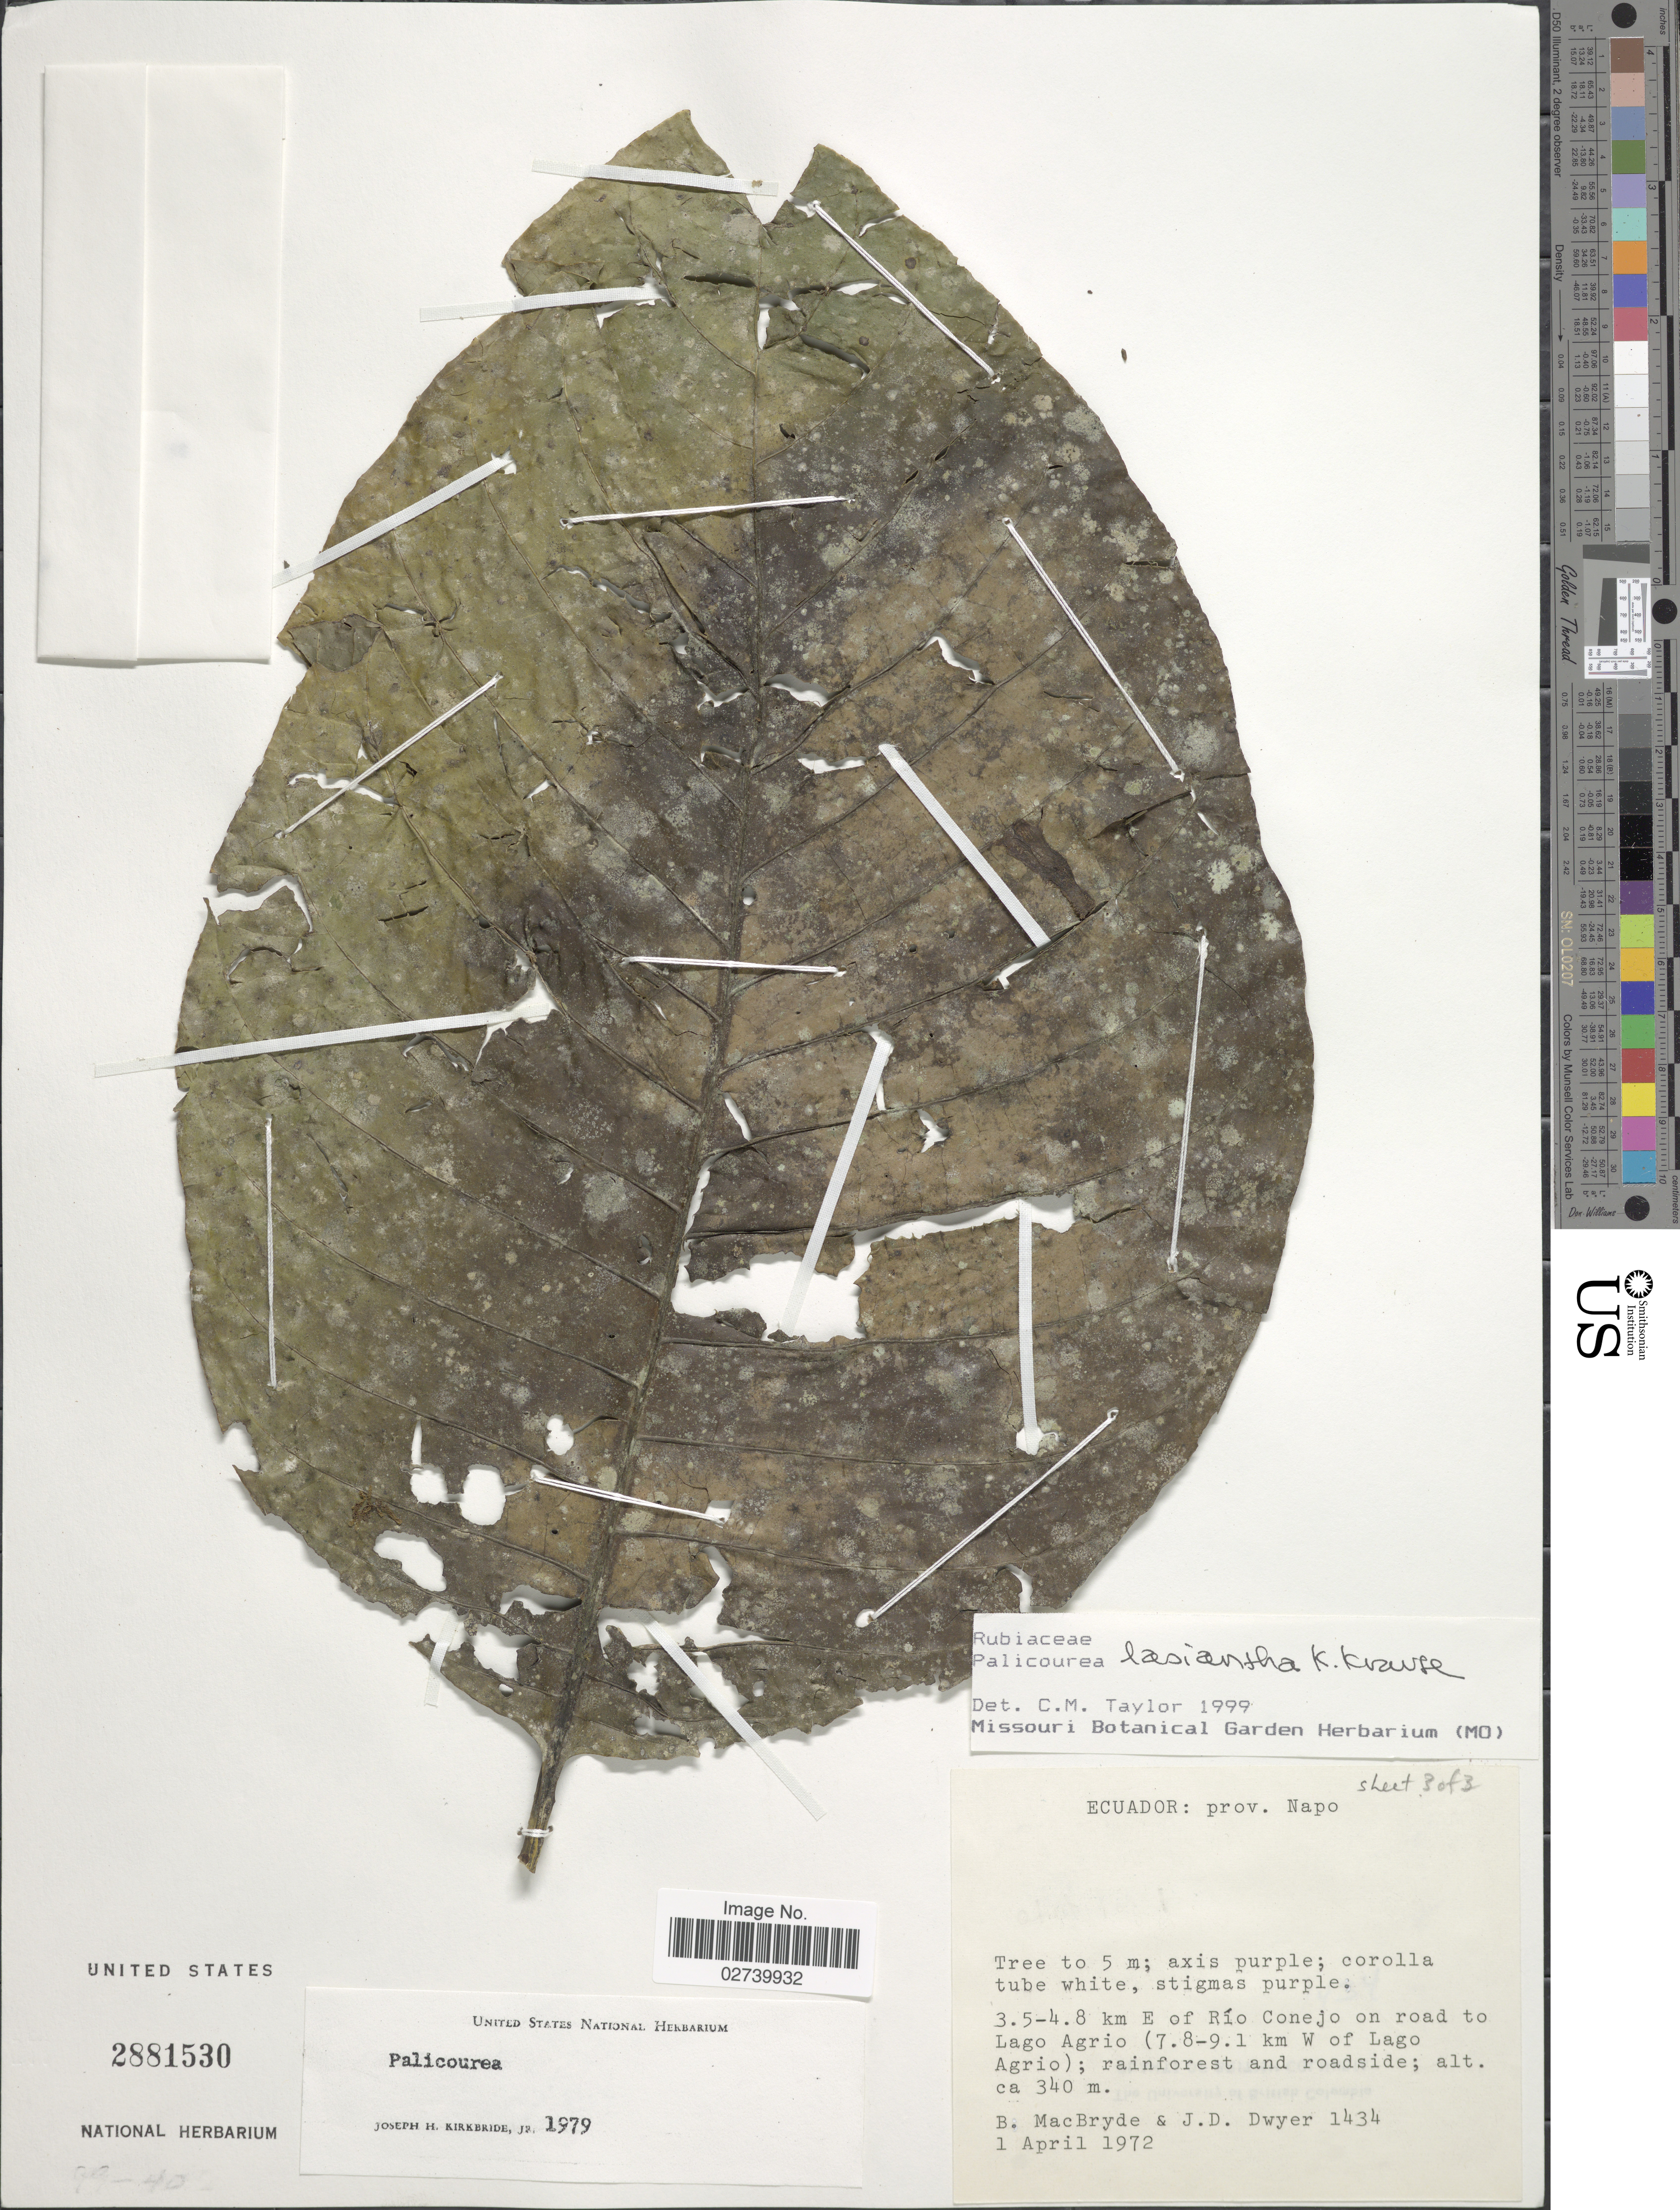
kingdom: Plantae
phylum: Tracheophyta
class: Magnoliopsida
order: Gentianales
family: Rubiaceae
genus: Palicourea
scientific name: Palicourea lasiantha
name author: Krause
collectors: B. MacBryde & J. D. Dwyer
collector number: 1434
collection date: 1972-04-01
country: Ecuador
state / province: Napo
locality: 3.5-4.8 km E of Río Conejo on road to Lago Agrio (7.8-9.1 km W of Lago Agrio)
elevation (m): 340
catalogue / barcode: US 2881530